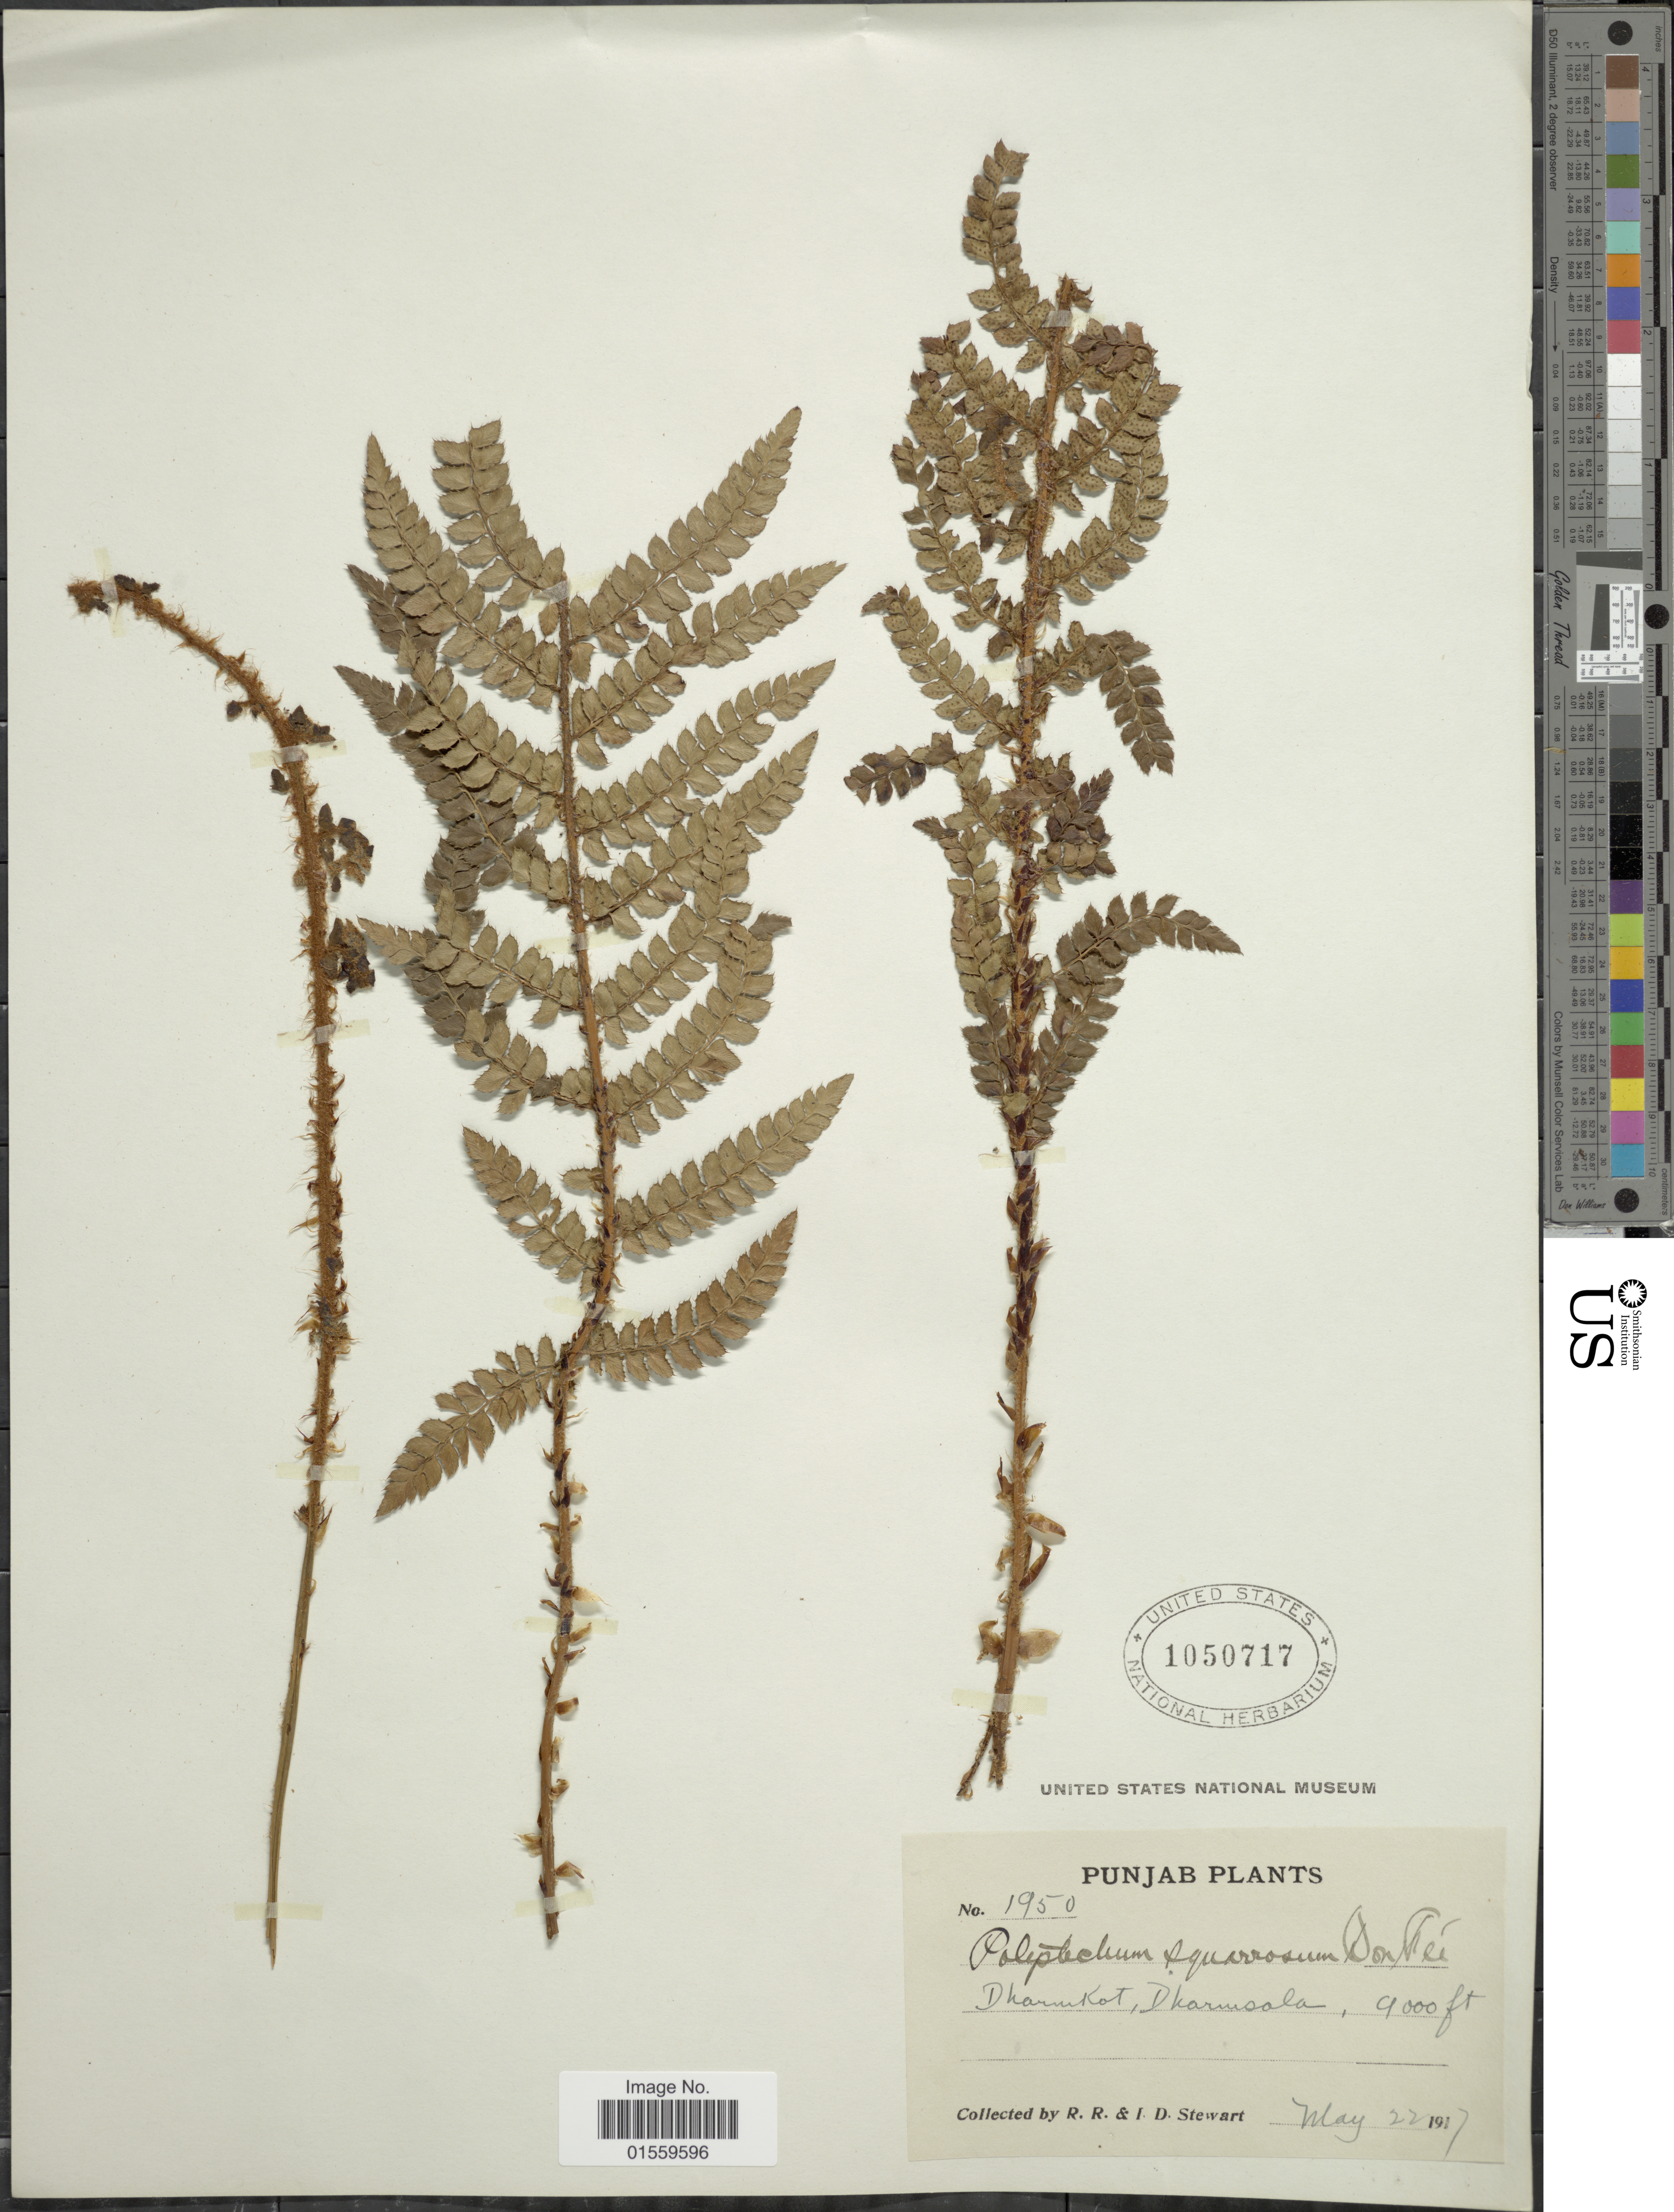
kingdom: Plantae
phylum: Tracheophyta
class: Polypodiopsida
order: Polypodiales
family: Dryopteridaceae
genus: Polystichum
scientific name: Polystichum squarrosum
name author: (D. Don) Fée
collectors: R. R. Stewart & I. Stewart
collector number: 1950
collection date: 1917-05-22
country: India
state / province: Himachal Pradesh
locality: Dharamkot, Dharmsala.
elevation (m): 2743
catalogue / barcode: US 1050717